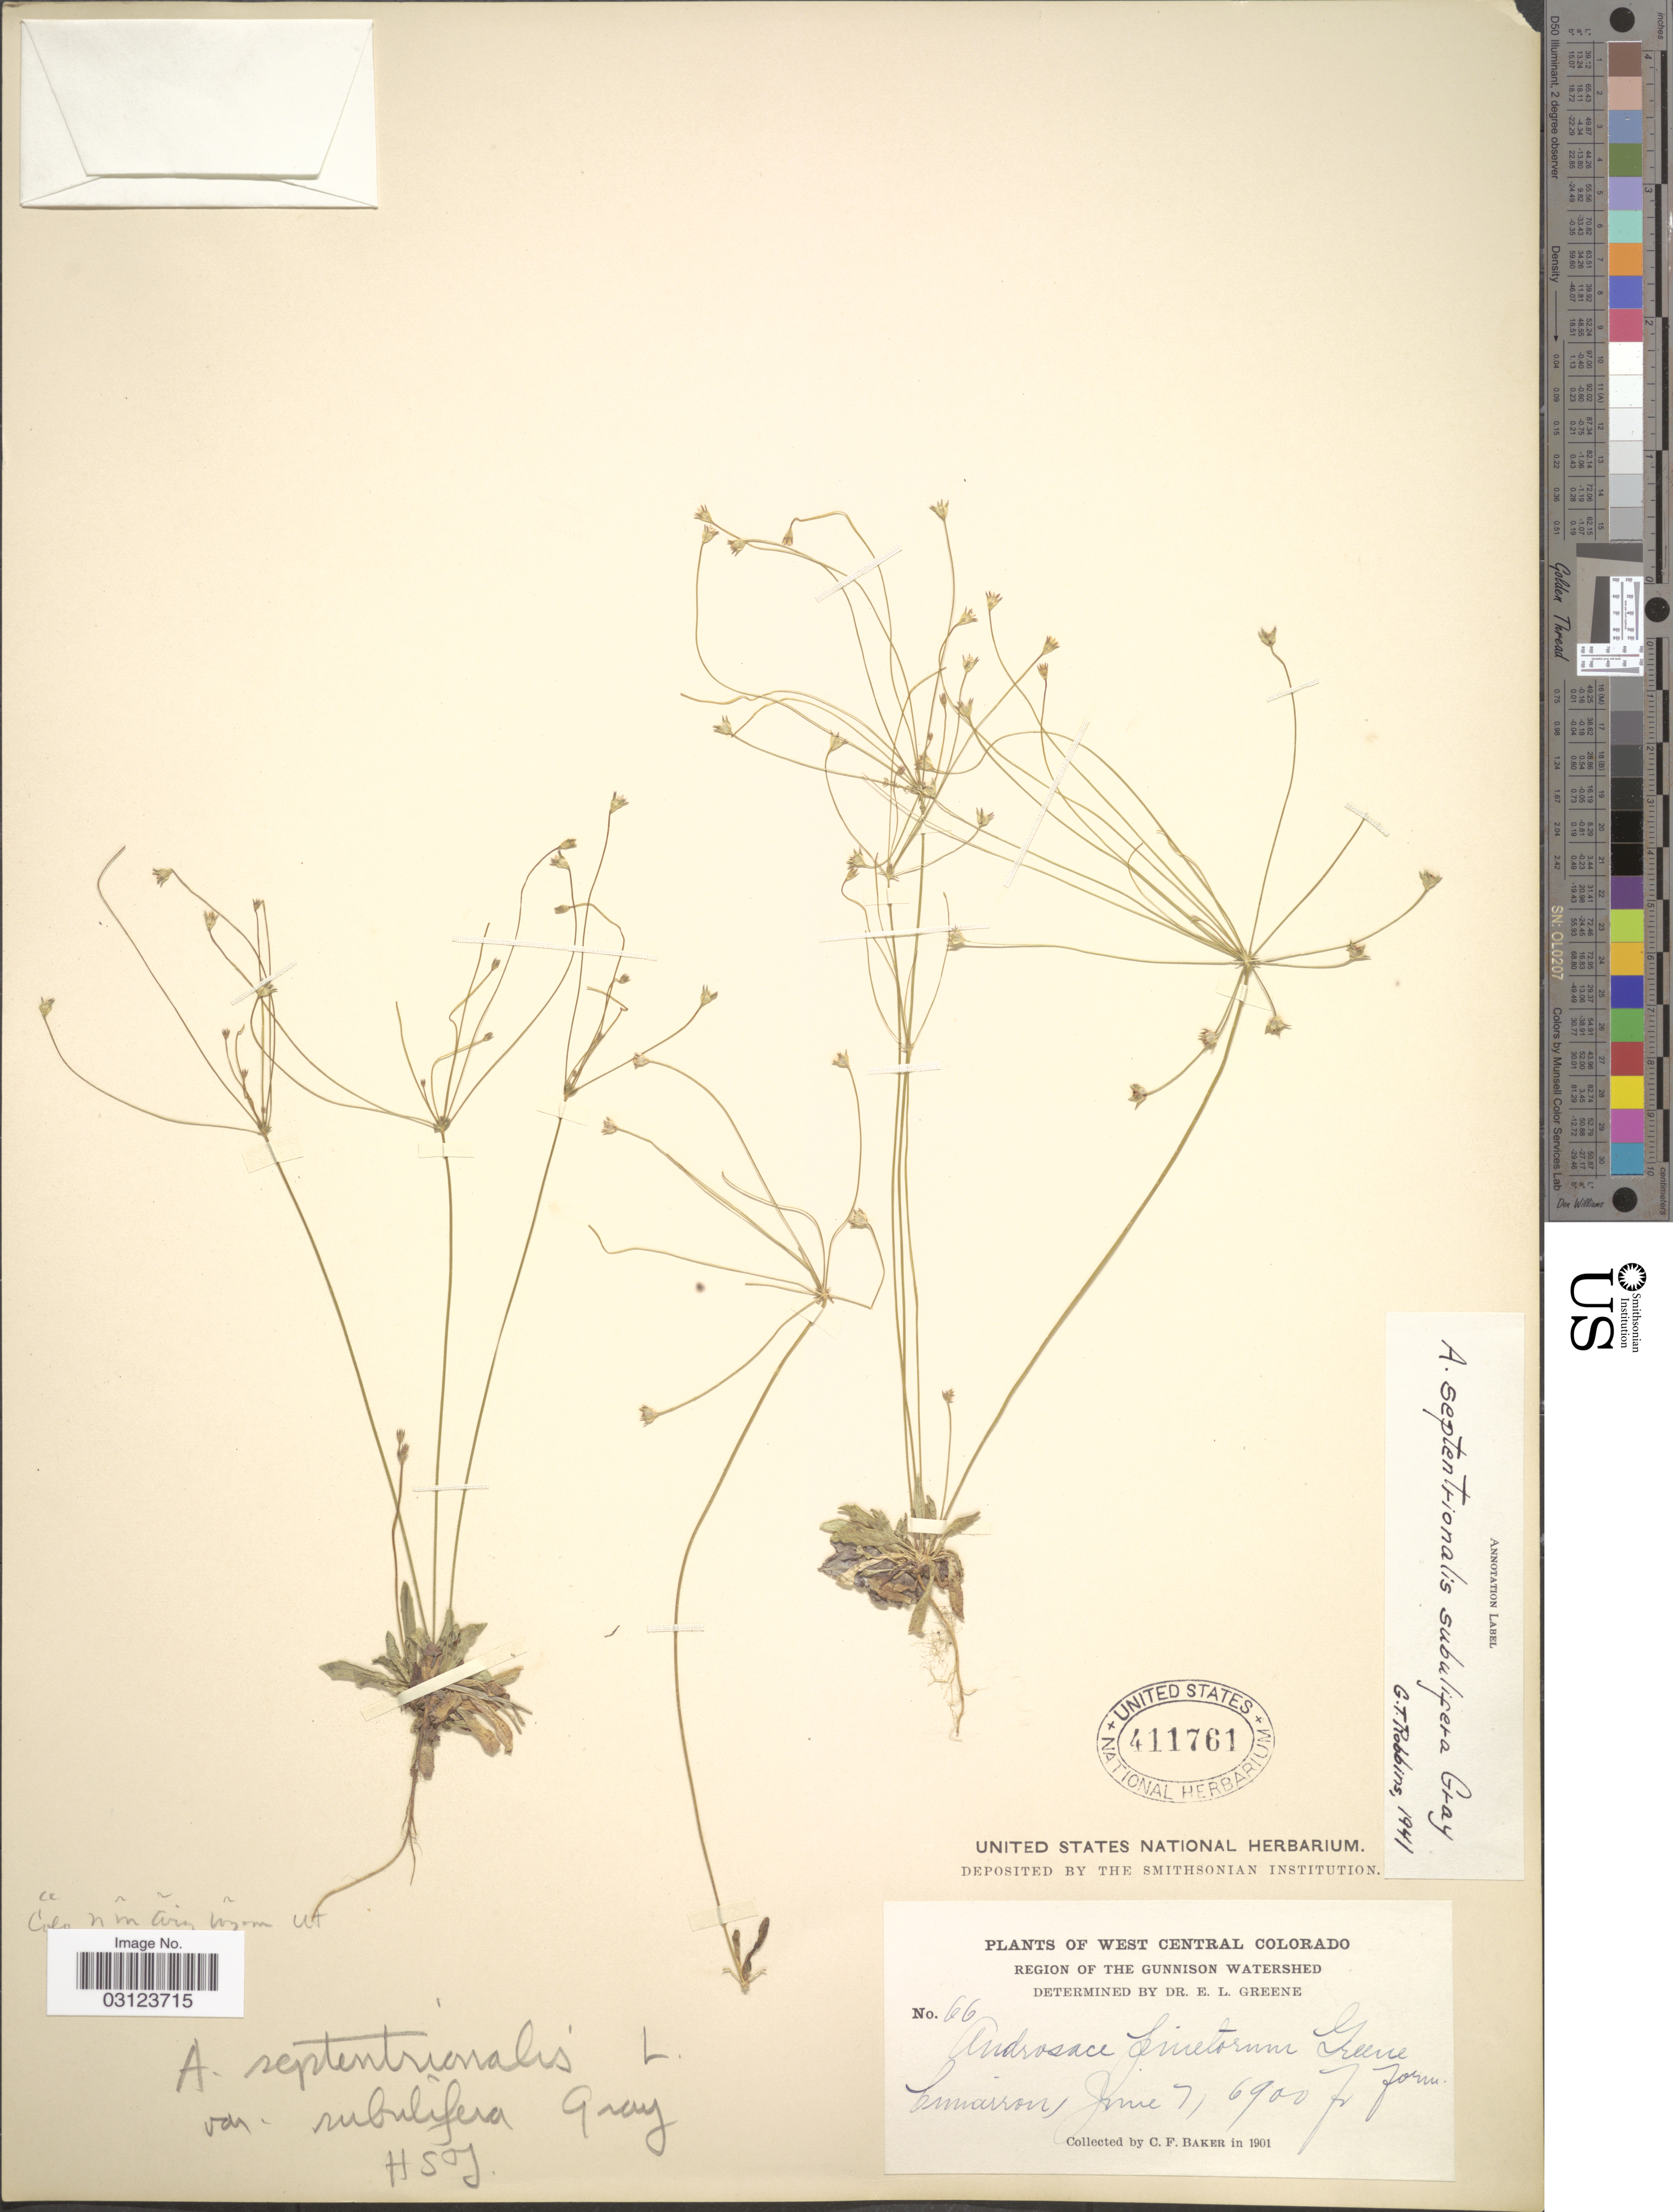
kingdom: Plantae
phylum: Tracheophyta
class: Magnoliopsida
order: Ericales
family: Primulaceae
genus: Androsace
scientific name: Androsace septentrionalis subsp. subulifera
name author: (A. Gray) G.T. Robbins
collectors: C. F. Baker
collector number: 66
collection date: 1901-06-07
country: United States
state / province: Colorado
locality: West Central Colorado. Region of the Gunnison Watershed. Cimarron.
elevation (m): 2103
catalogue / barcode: US 411761